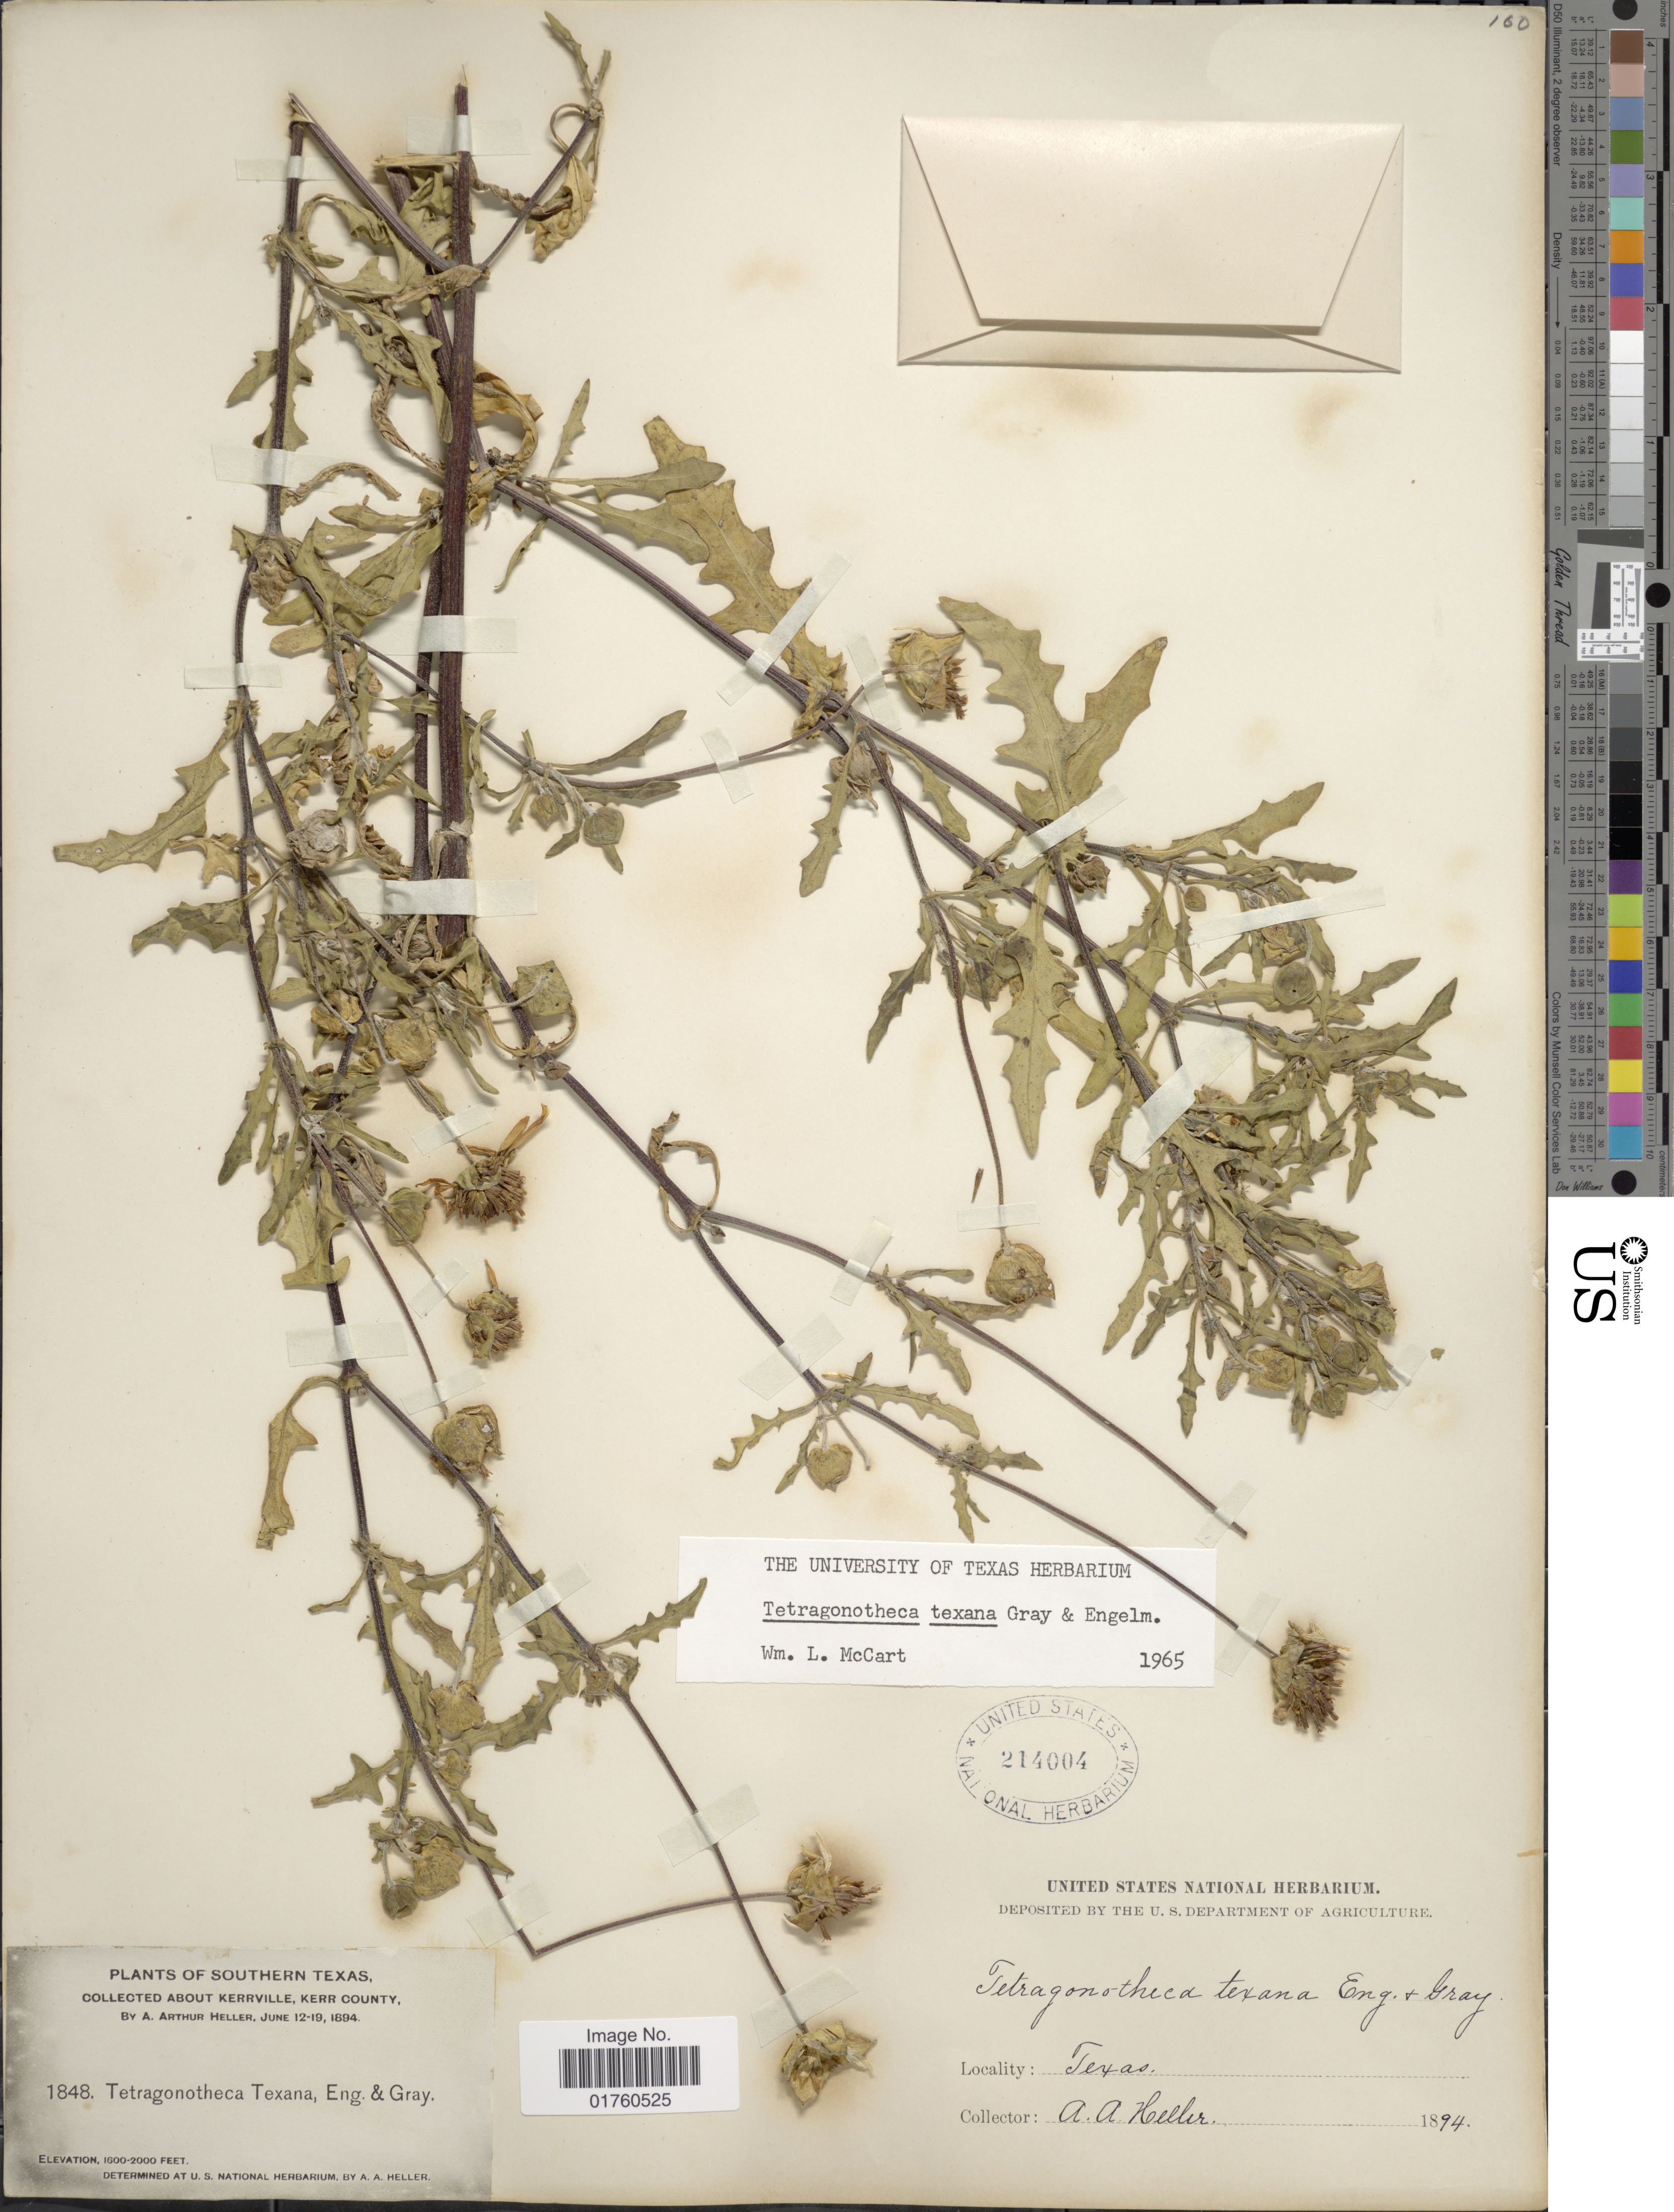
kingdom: Plantae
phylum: Tracheophyta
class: Magnoliopsida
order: Asterales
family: Asteraceae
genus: Tetragonotheca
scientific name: Tetragonotheca texana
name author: A. Gray & Engelm.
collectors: A. A. Heller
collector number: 1848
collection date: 1894-06-12/1894-06-19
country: United States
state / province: Texas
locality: Southern Texas, About Kerrville, Kerr County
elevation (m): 488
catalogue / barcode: US 214004